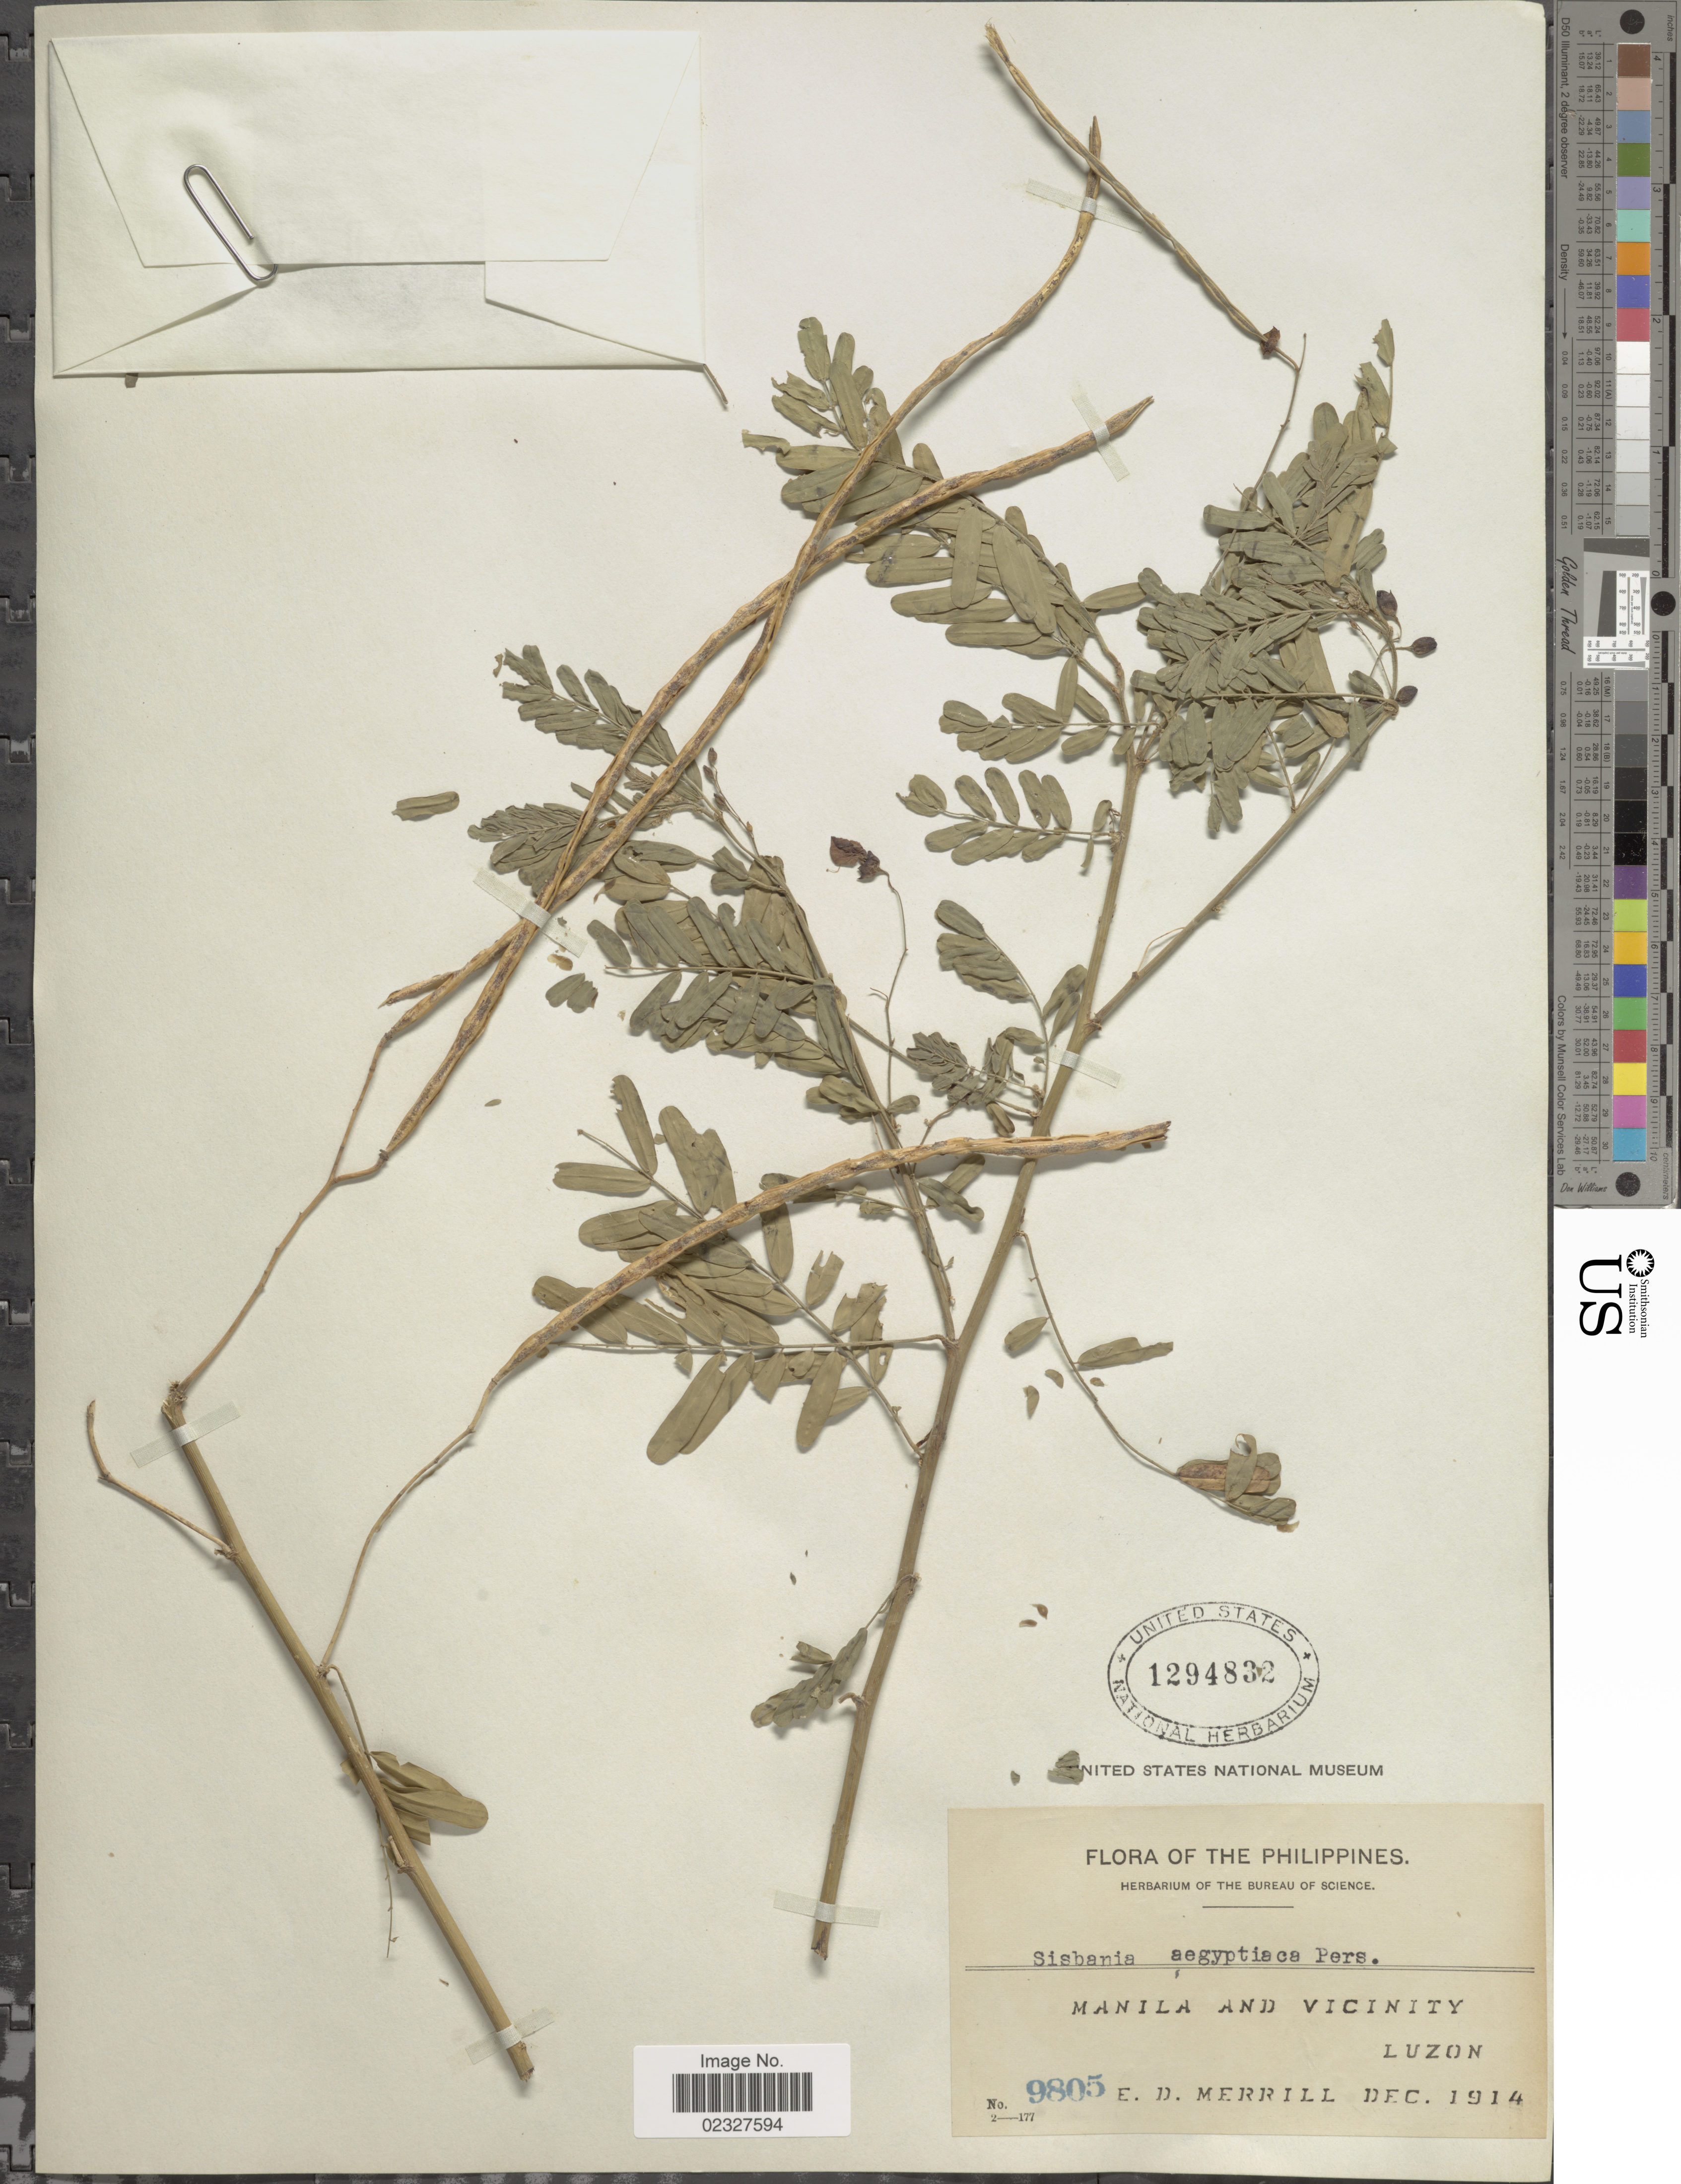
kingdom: Plantae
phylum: Tracheophyta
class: Magnoliopsida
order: Fabales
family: Fabaceae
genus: Sesbania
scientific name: Sesbania cannabina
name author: (Retz.) Poir.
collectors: E. D. Merrill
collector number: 9805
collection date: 1914-12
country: Philippines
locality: Manila and vicinity, Luzon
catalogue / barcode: US 1294832